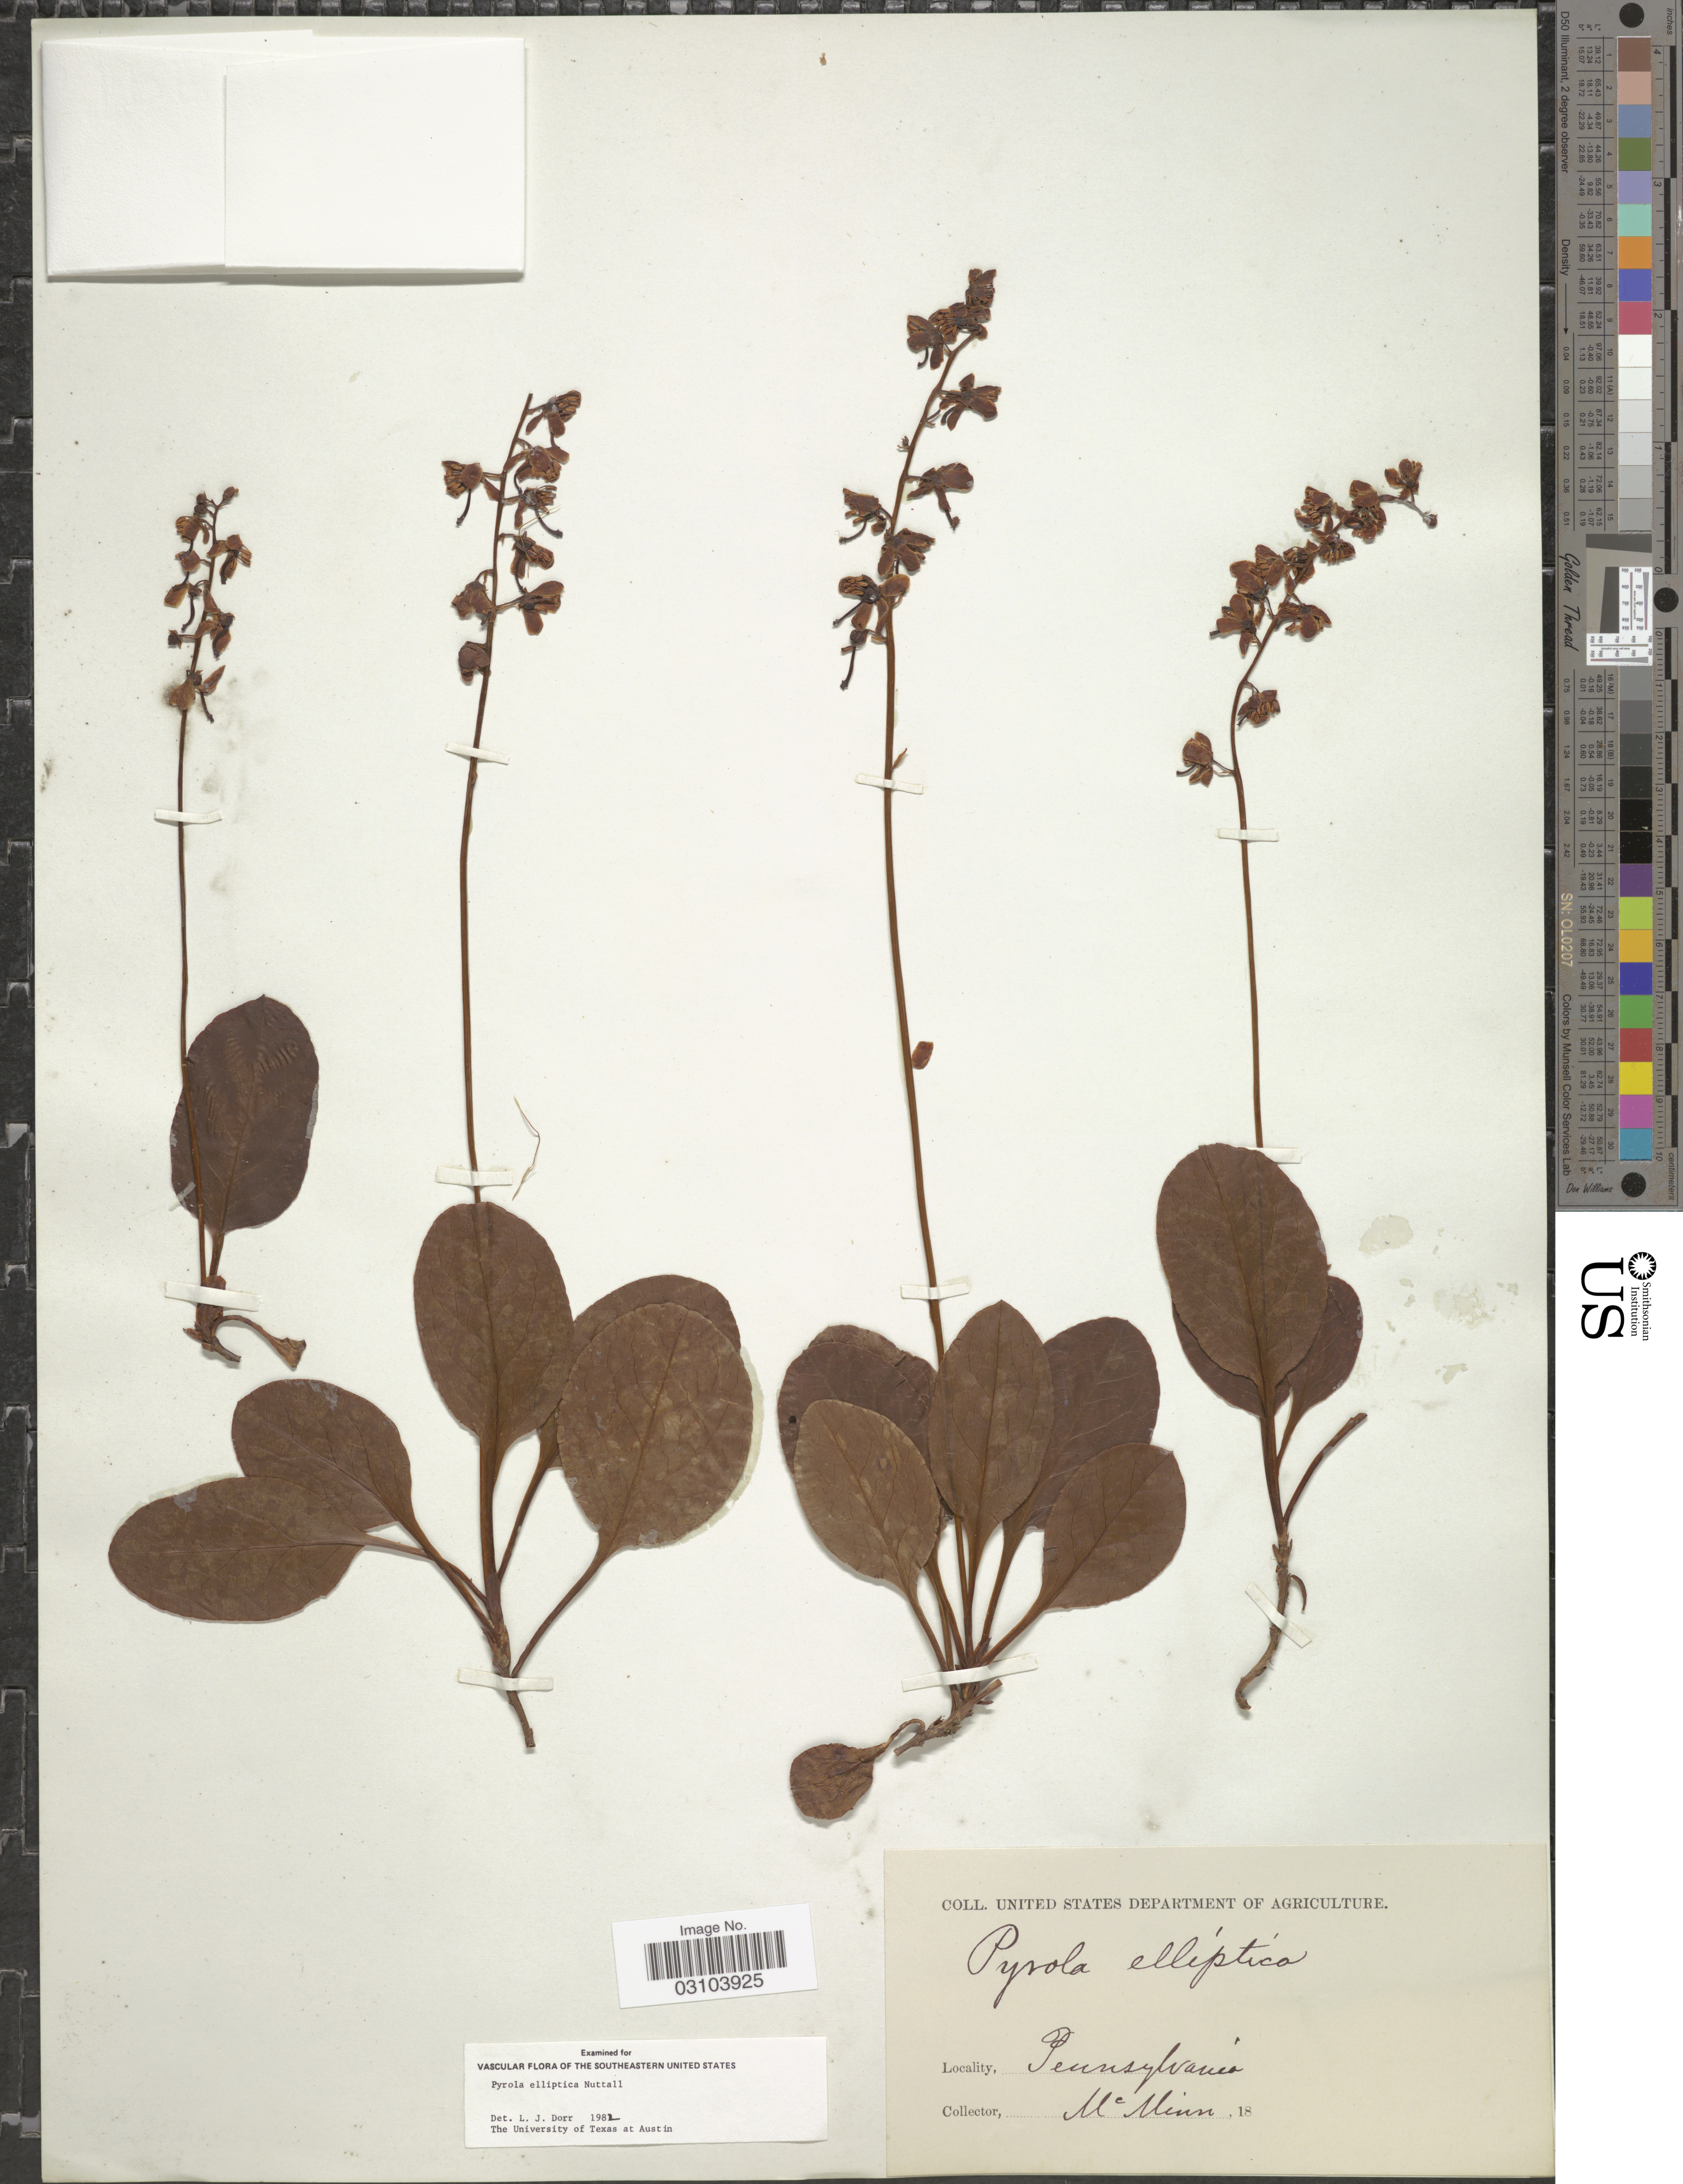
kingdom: Plantae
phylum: Tracheophyta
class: Magnoliopsida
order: Ericales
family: Ericaceae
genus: Pyrola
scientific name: Pyrola elliptica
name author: Nutt.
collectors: McMinn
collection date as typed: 18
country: United States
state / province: Pennsylvania